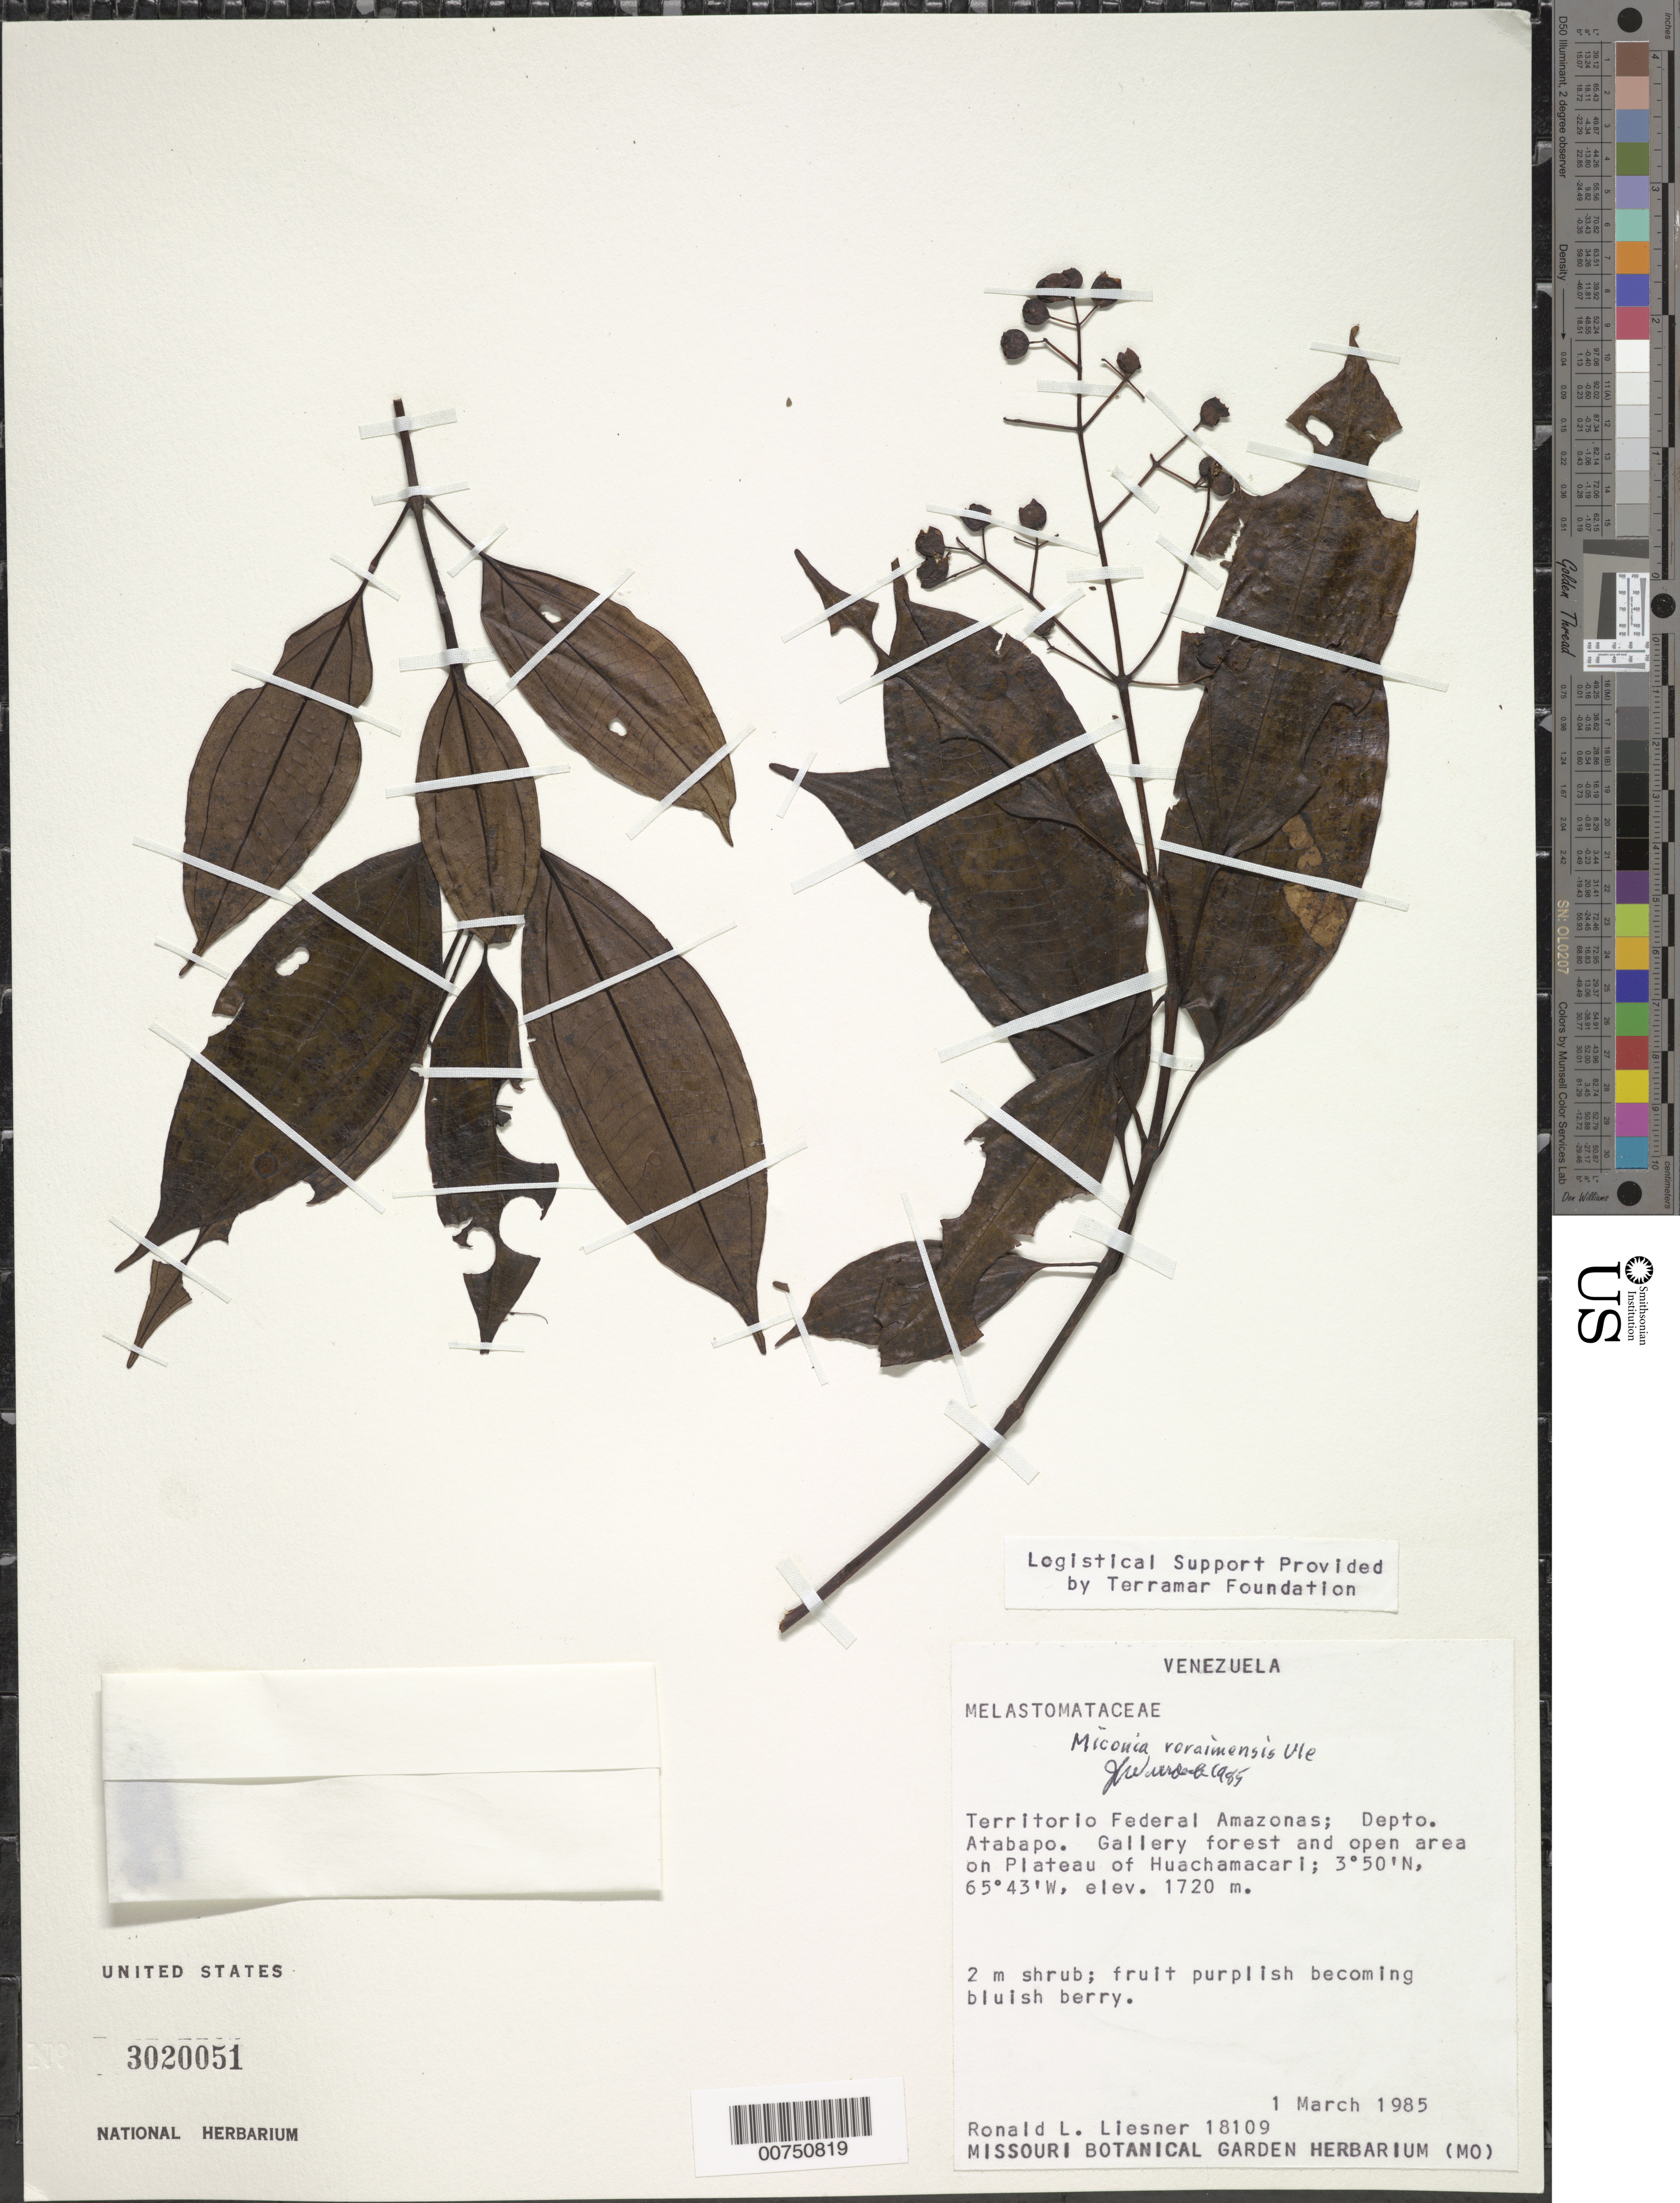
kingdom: Plantae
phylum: Tracheophyta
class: Magnoliopsida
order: Myrtales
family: Melastomataceae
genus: Miconia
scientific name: Miconia roraimensis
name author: Ule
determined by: Wurdack, John J., (US), US (UNITED STATES)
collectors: R. L. Liesner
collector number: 18109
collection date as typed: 1-Mar-85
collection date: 1985-03-01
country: Venezuela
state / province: Amazonas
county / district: Atabapo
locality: Huachamacari Plateau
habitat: Gallery forest and open area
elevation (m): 1720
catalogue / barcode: US 3020051